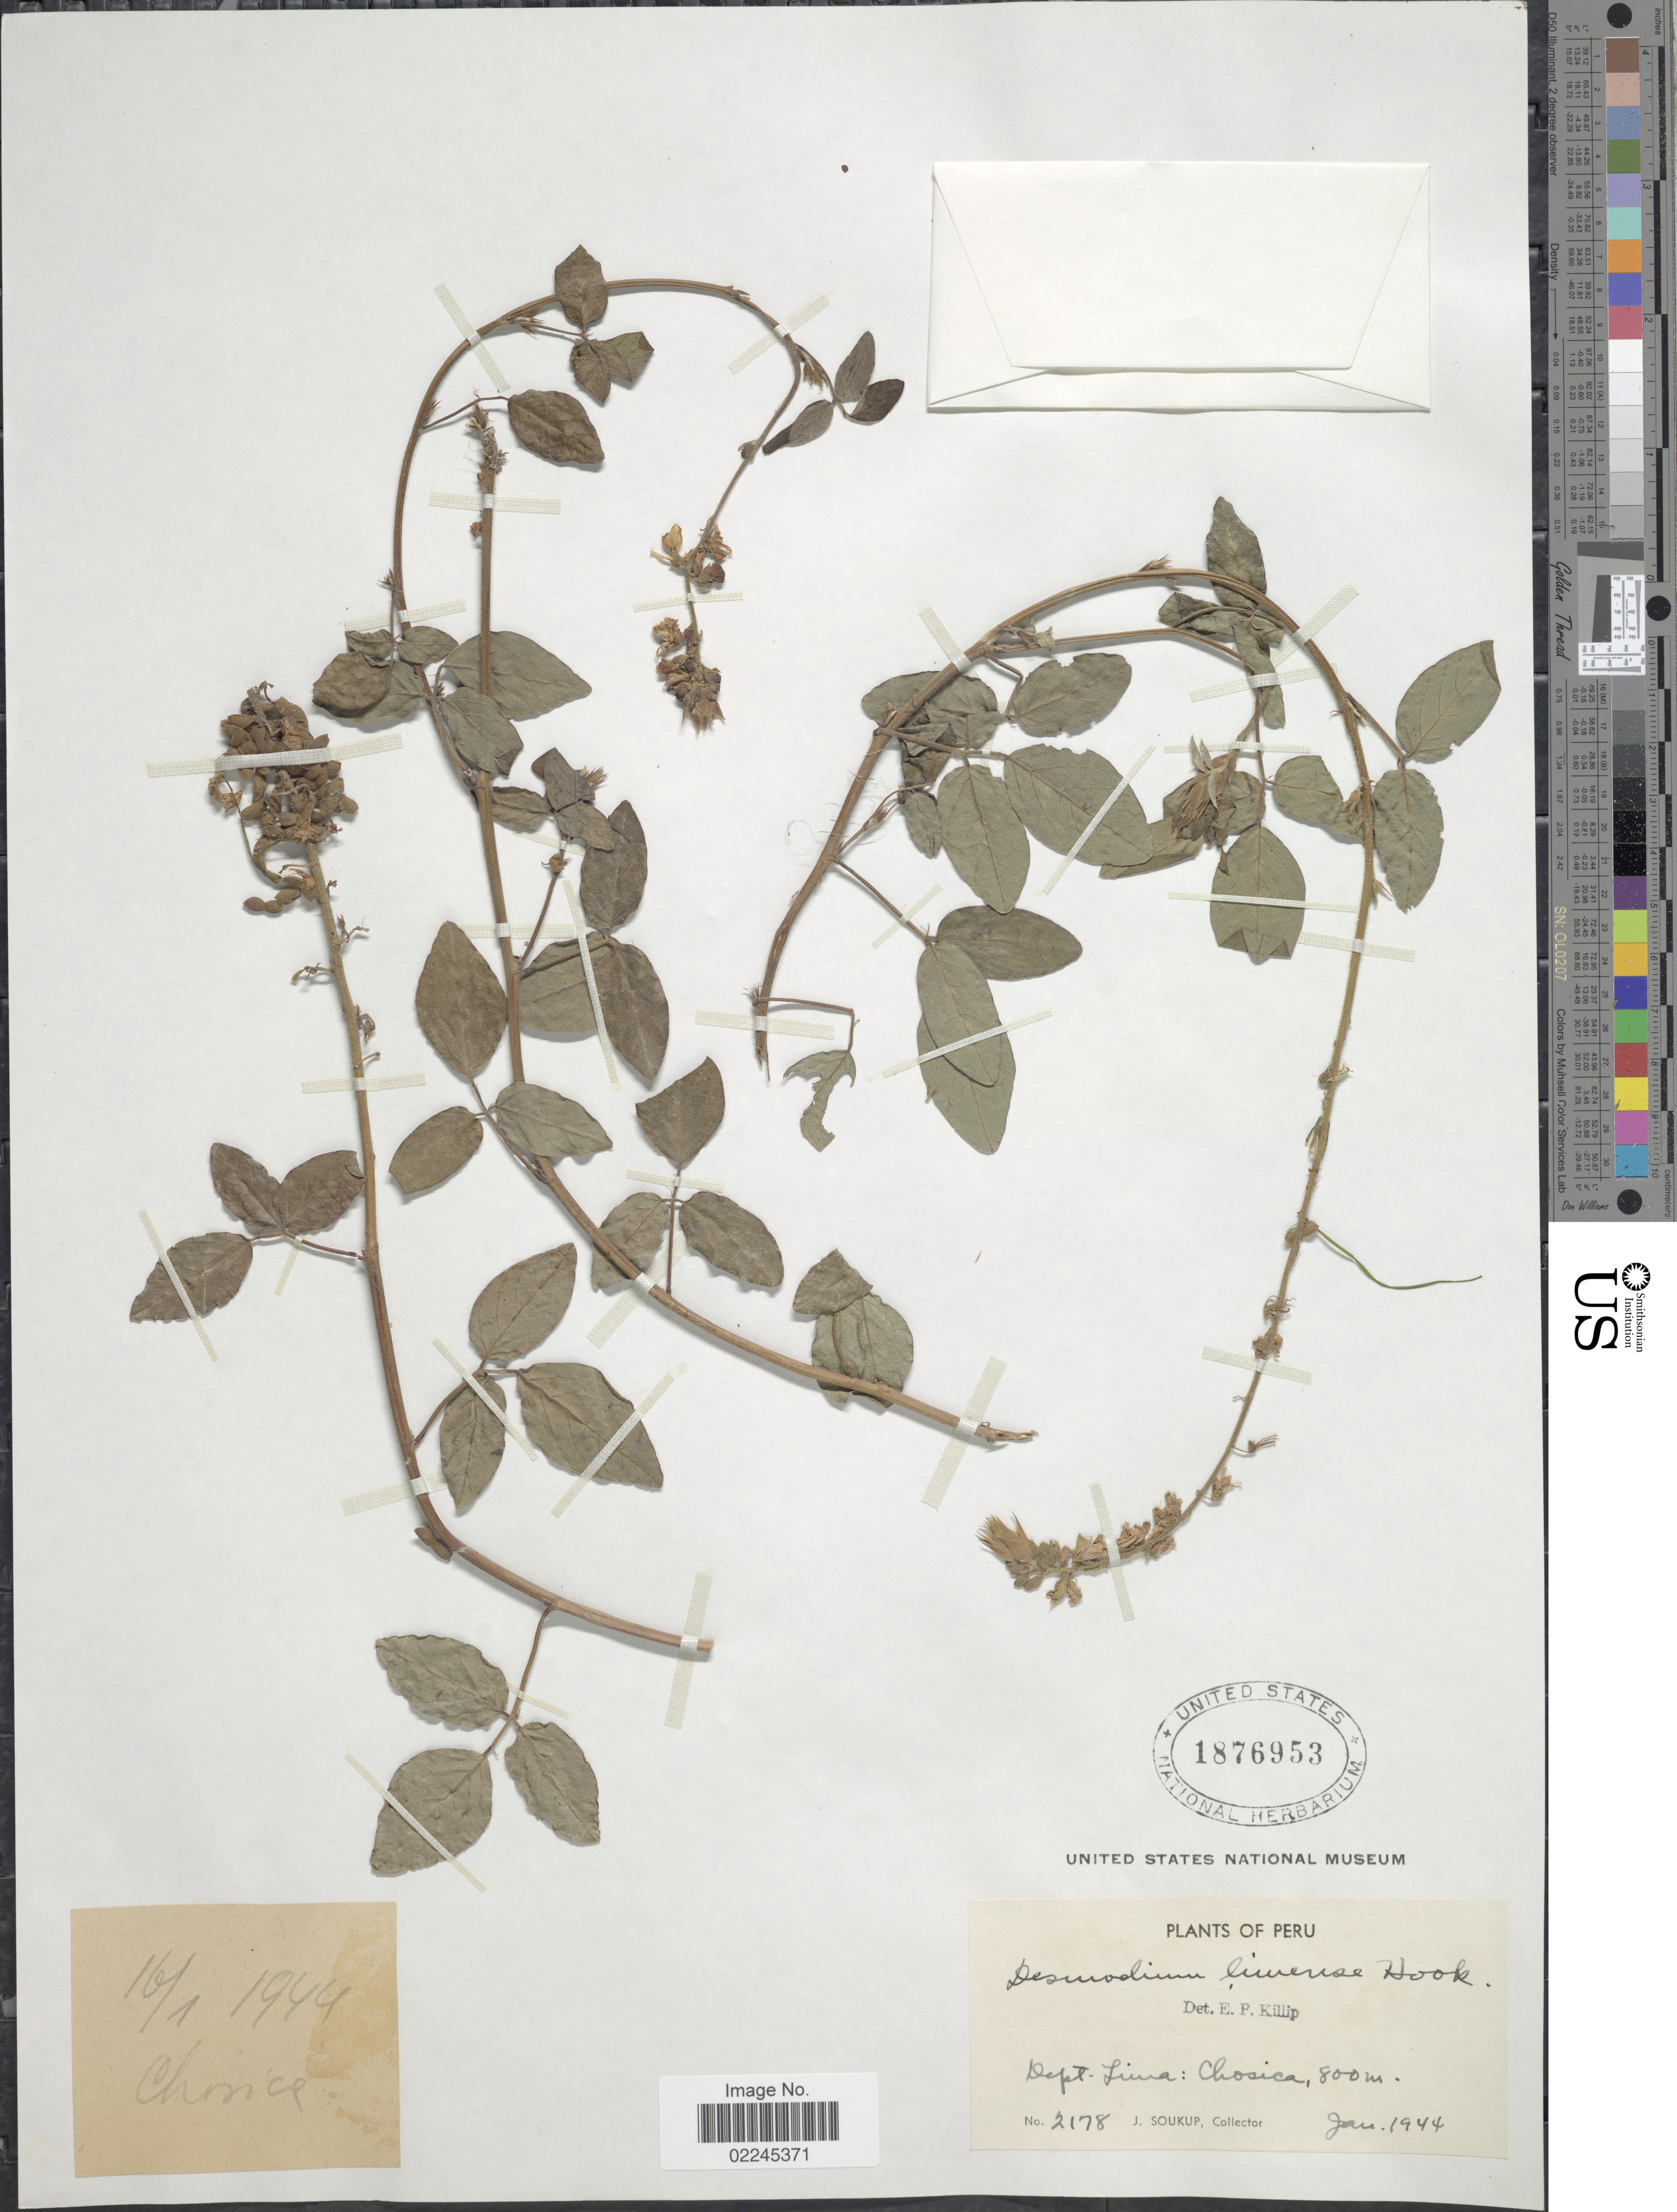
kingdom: Plantae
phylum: Tracheophyta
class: Magnoliopsida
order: Fabales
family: Fabaceae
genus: Desmodium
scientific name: Desmodium limense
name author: Hook.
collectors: J. Soukup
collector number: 2178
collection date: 1944-01-16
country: Peru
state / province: Lima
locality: Chosica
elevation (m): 800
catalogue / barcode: US 1876953